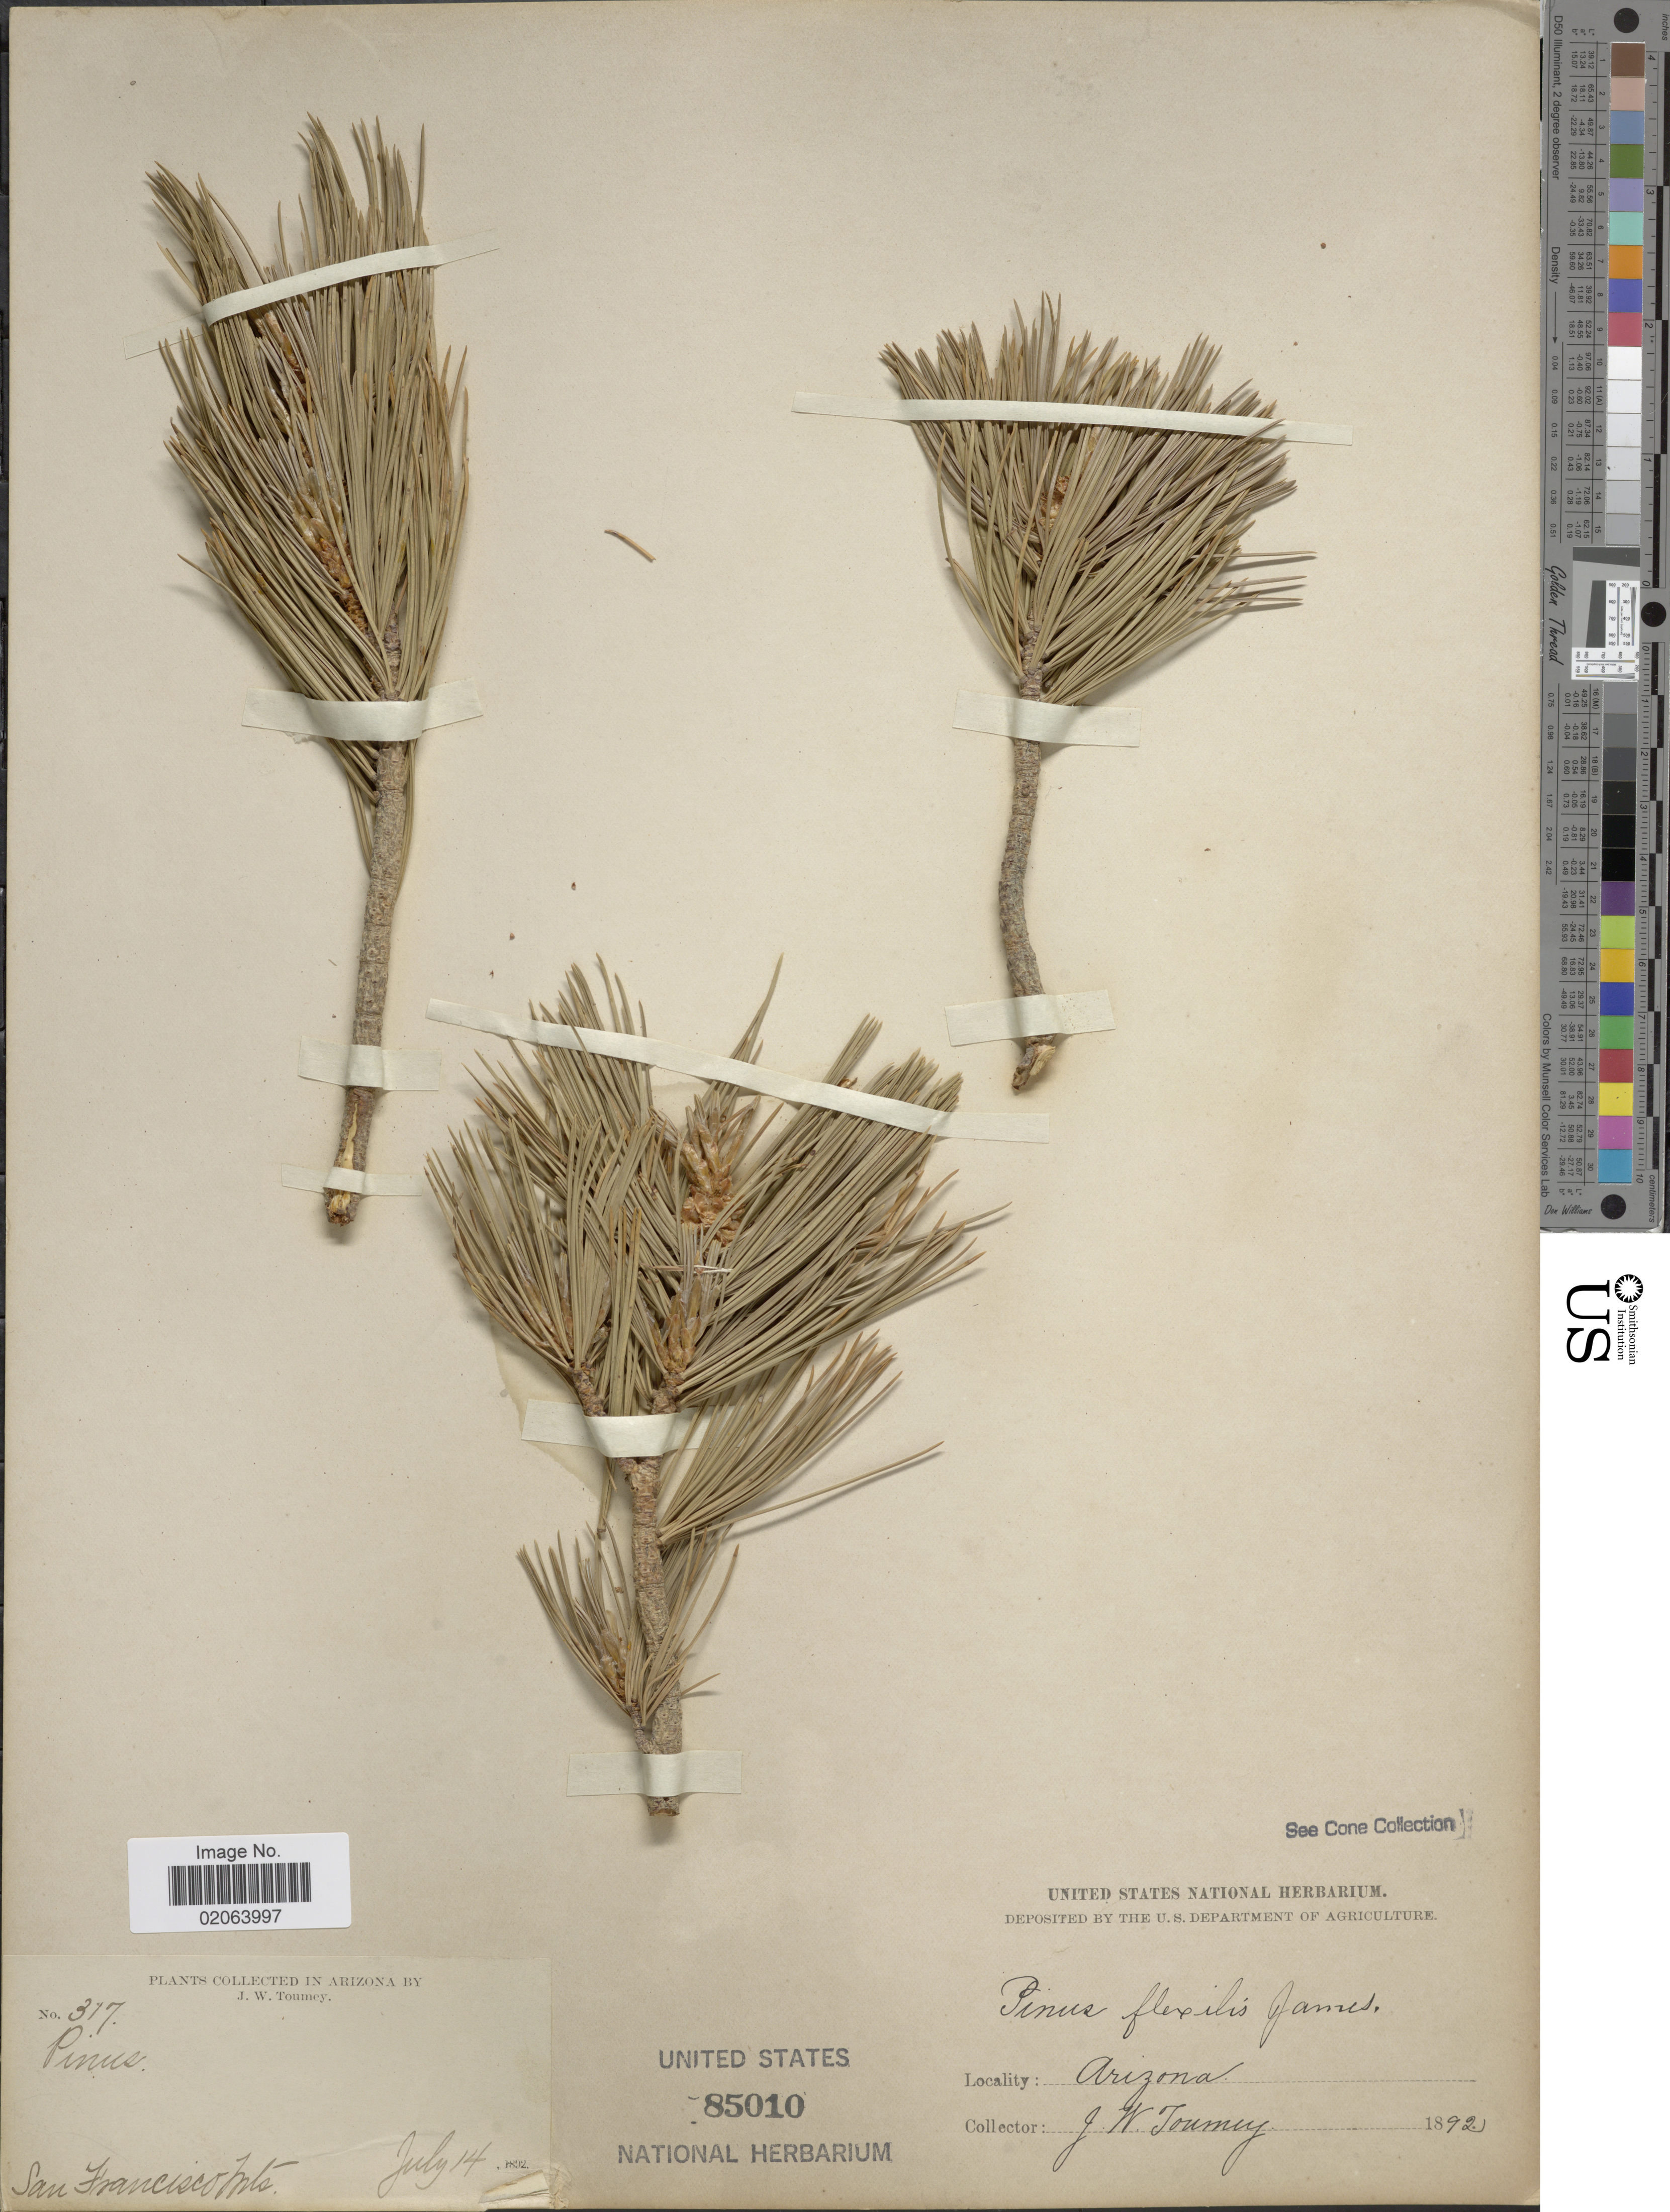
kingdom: Plantae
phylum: Tracheophyta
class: Pinopsida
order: Pinales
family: Pinaceae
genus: Pinus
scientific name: Pinus flexilis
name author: E. James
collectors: J. W. Toumey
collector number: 317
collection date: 1892-07-17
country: United States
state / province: Arizona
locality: San Francisco Mts.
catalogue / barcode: US 85010